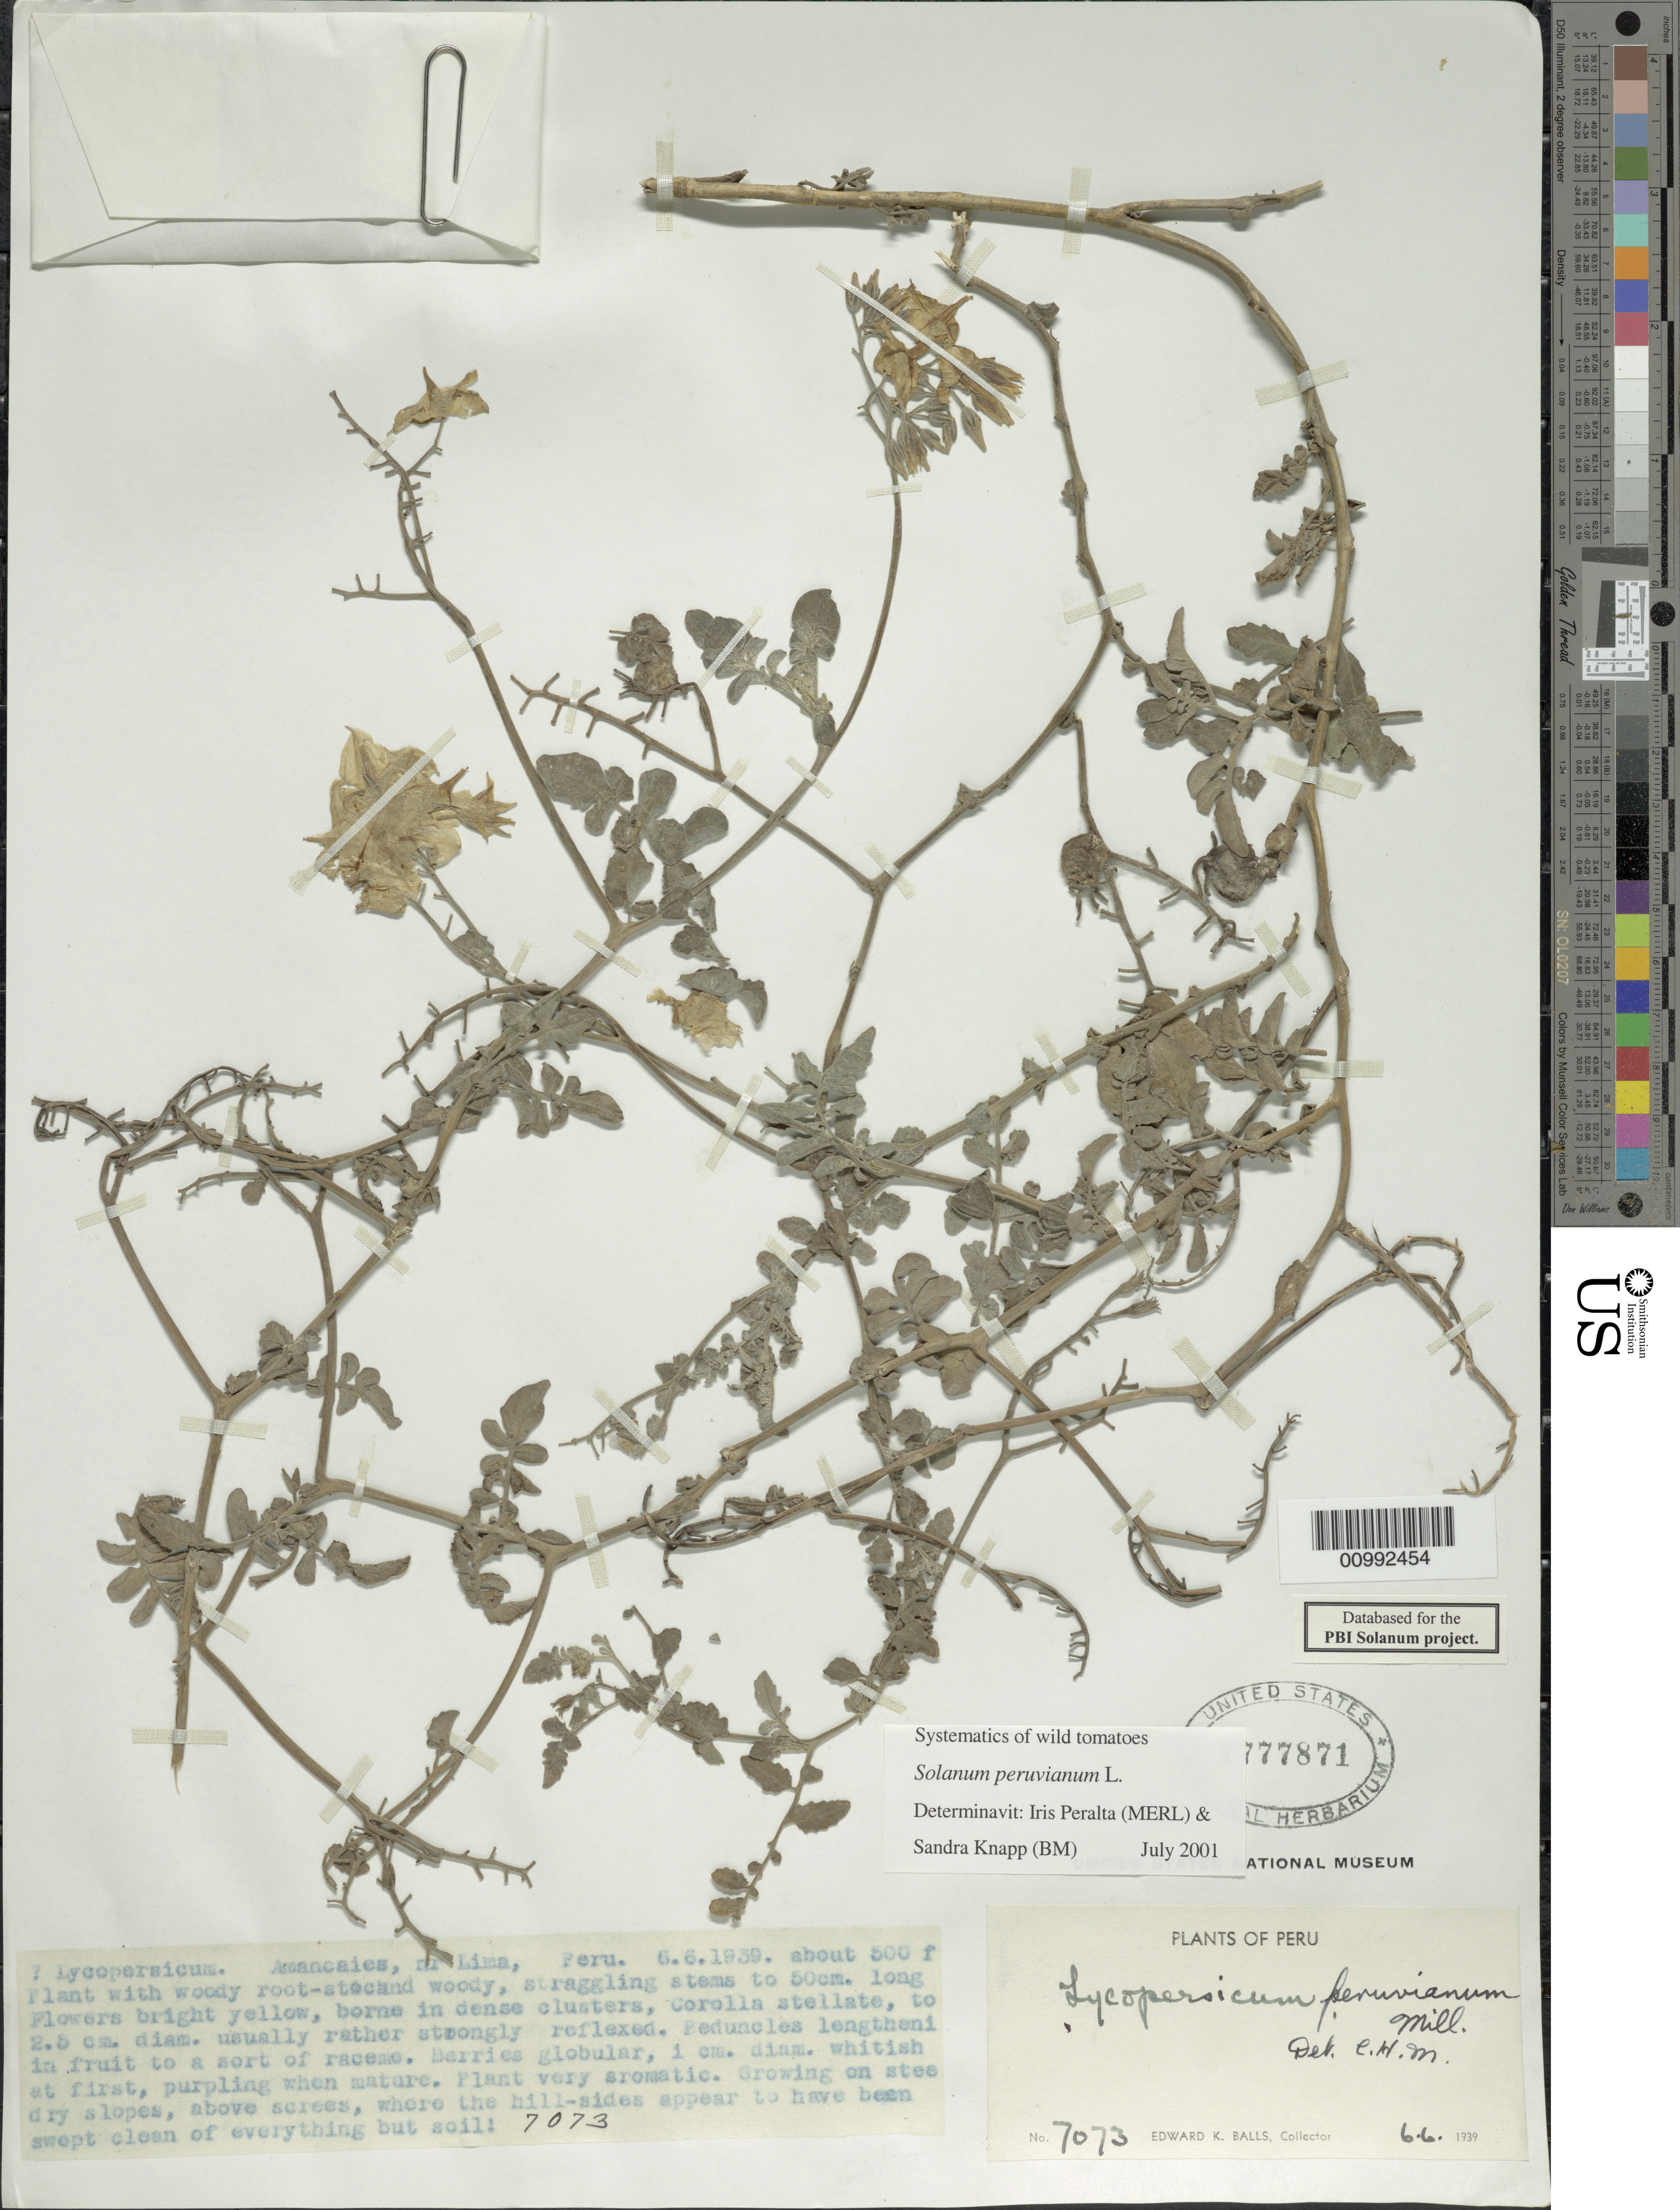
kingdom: Plantae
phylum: Tracheophyta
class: Magnoliopsida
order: Solanales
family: Solanaceae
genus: Solanum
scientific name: Solanum peruvianum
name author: L.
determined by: Peralta, Iris E.; Knapp, S. D.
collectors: E. K. Balls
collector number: B 7073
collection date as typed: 6 Jun 1939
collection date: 1939-06-06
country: Peru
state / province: Lima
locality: Amancaes, near Lima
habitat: steep dry slopes above screes, wehre the hillsides appear to have been swept clear of everything but soil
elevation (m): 152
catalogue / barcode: US 1777871